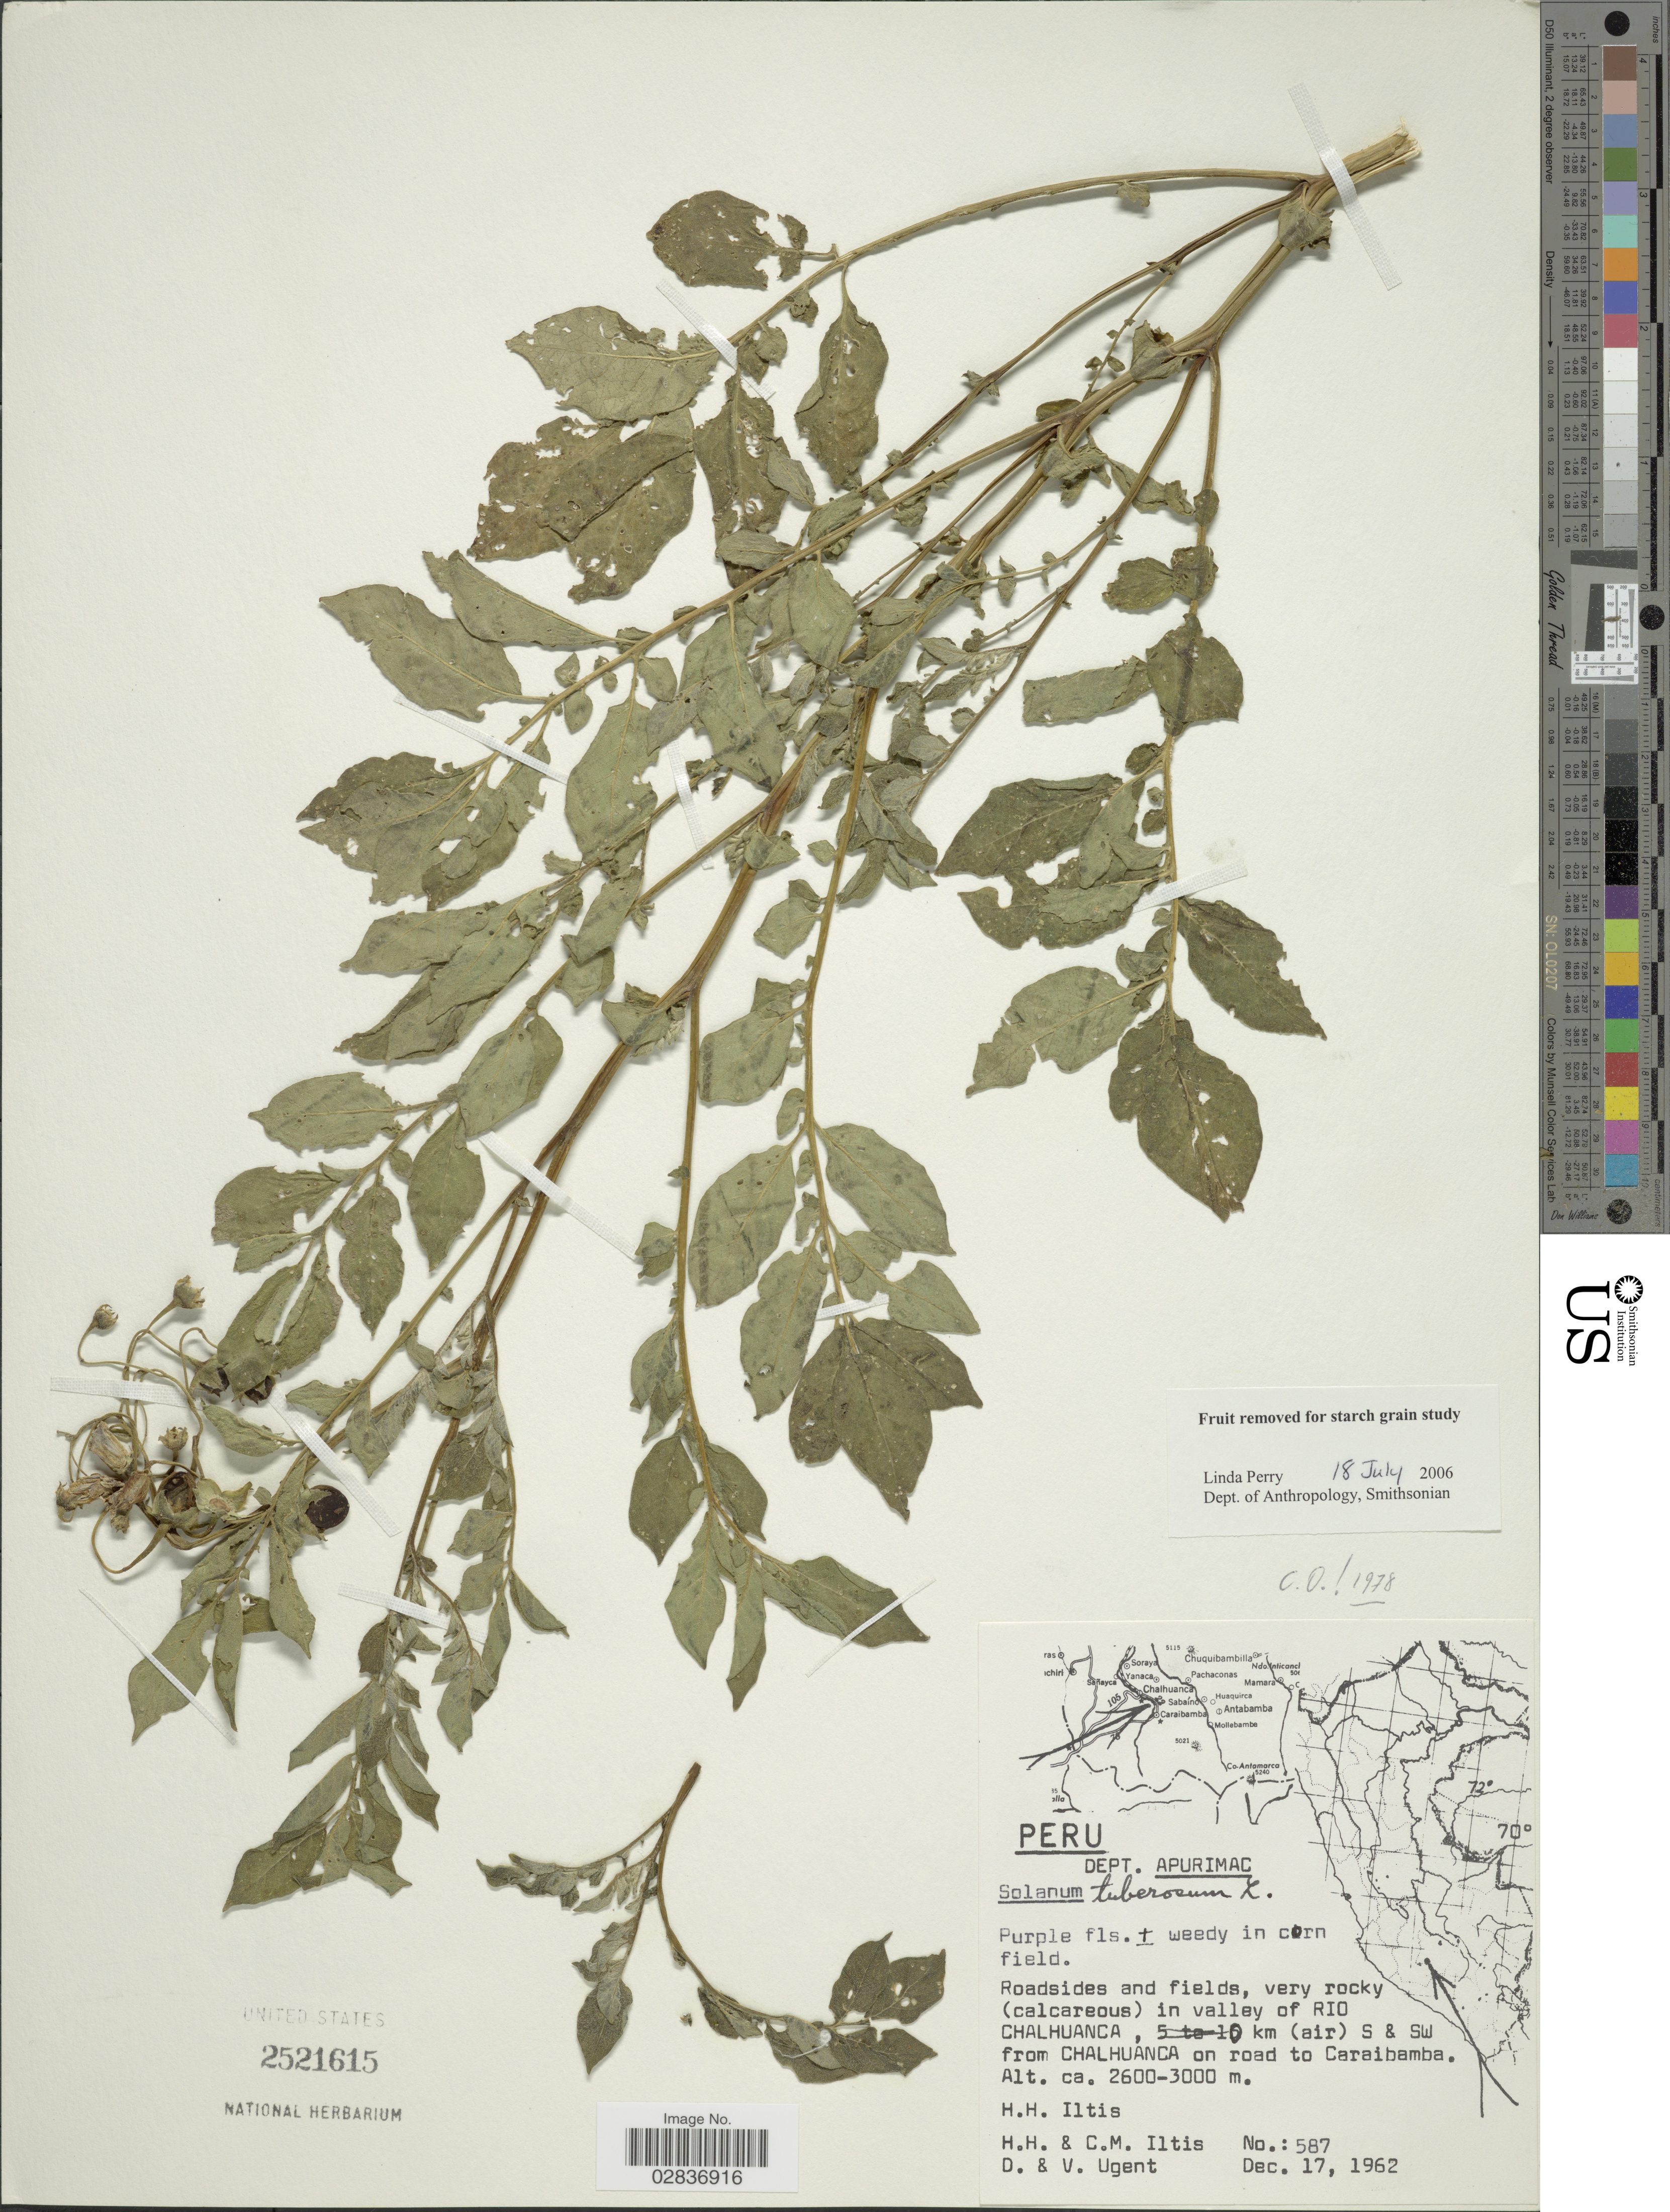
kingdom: Plantae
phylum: Tracheophyta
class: Magnoliopsida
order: Solanales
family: Solanaceae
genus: Solanum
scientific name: Solanum tuberosum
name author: L.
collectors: H. H. Iltis, C. M Iltis, D. Ugent & V. Ugent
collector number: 587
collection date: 1962-12-17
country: Peru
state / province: Apurímac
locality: Dept. Apurimac, Roadsides and fields, very rocky (calcareous) in valley of Rio Chalhuanca, 10 km (air) S & SW from Chalhuanca on road to Caraibamba.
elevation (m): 2600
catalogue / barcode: US 2521615